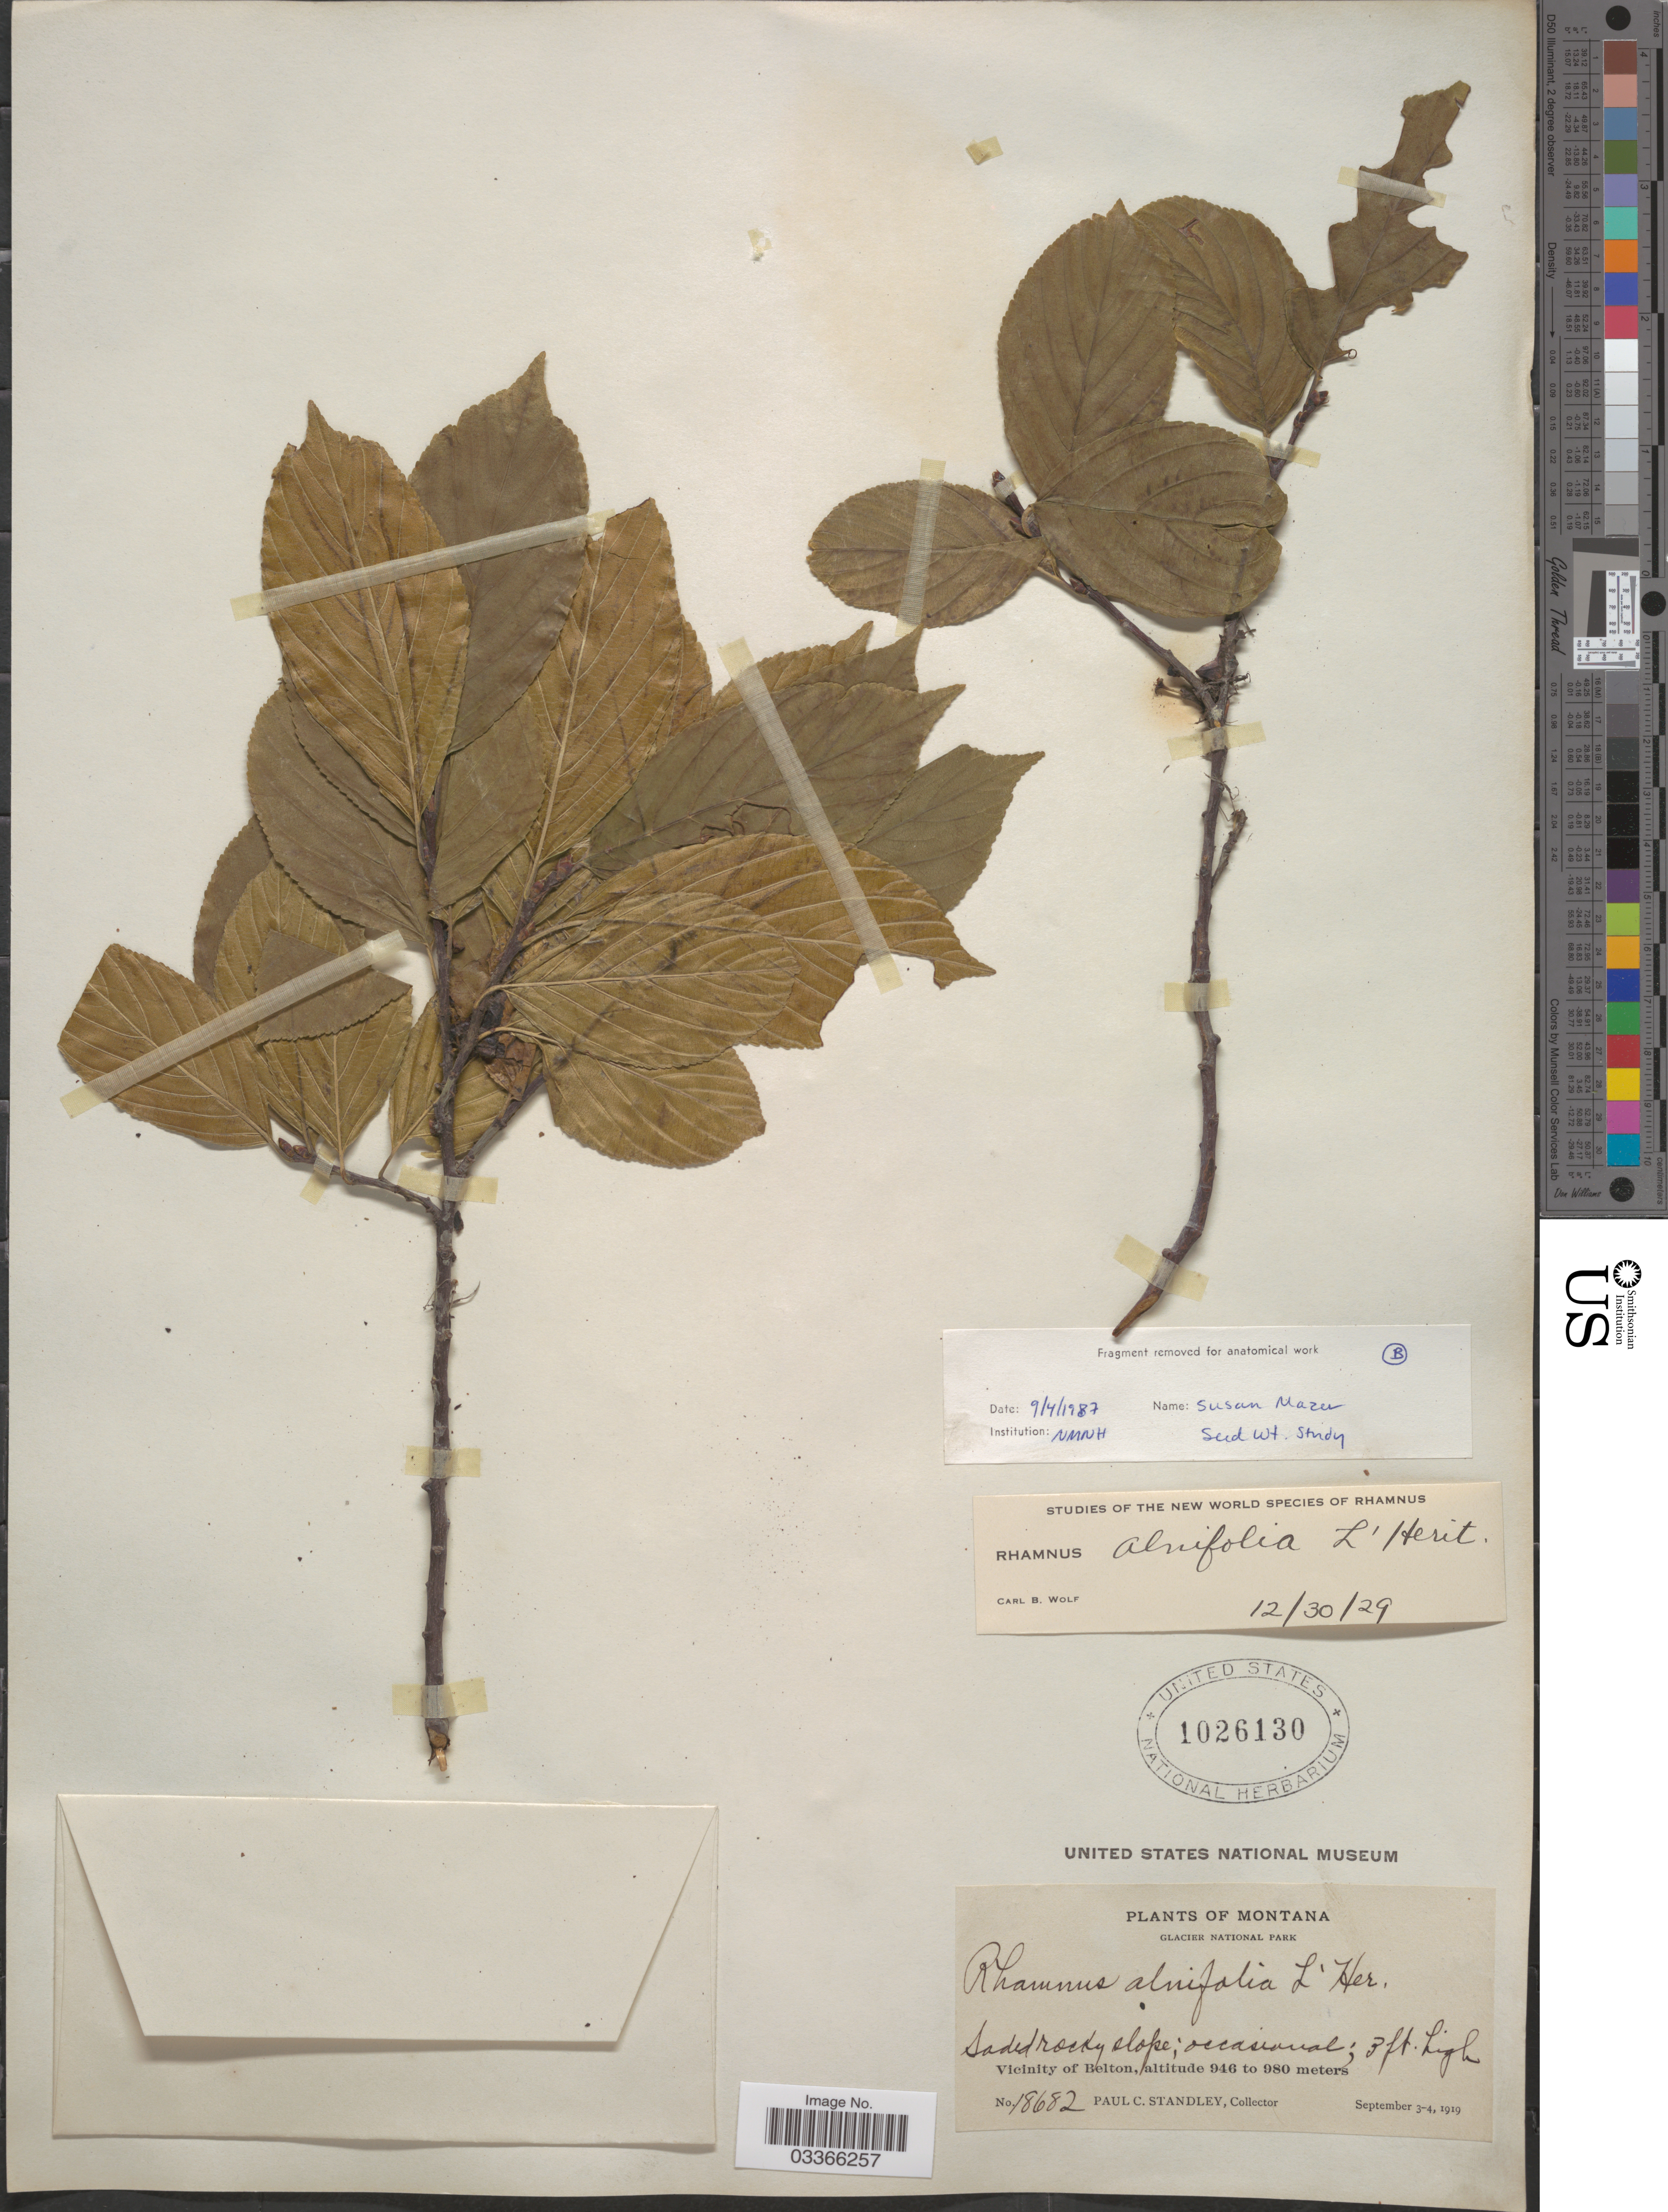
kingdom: Plantae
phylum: Tracheophyta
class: Magnoliopsida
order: Rosales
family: Rhamnaceae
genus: Rhamnus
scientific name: Rhamnus alnifolia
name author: L'Hér.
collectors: P. C. Standley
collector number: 18682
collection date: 1919-09-03/1919-09-04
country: United States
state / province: Montana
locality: Glacier National Park, Vicinity of Belton.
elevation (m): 946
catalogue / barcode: US 1026130